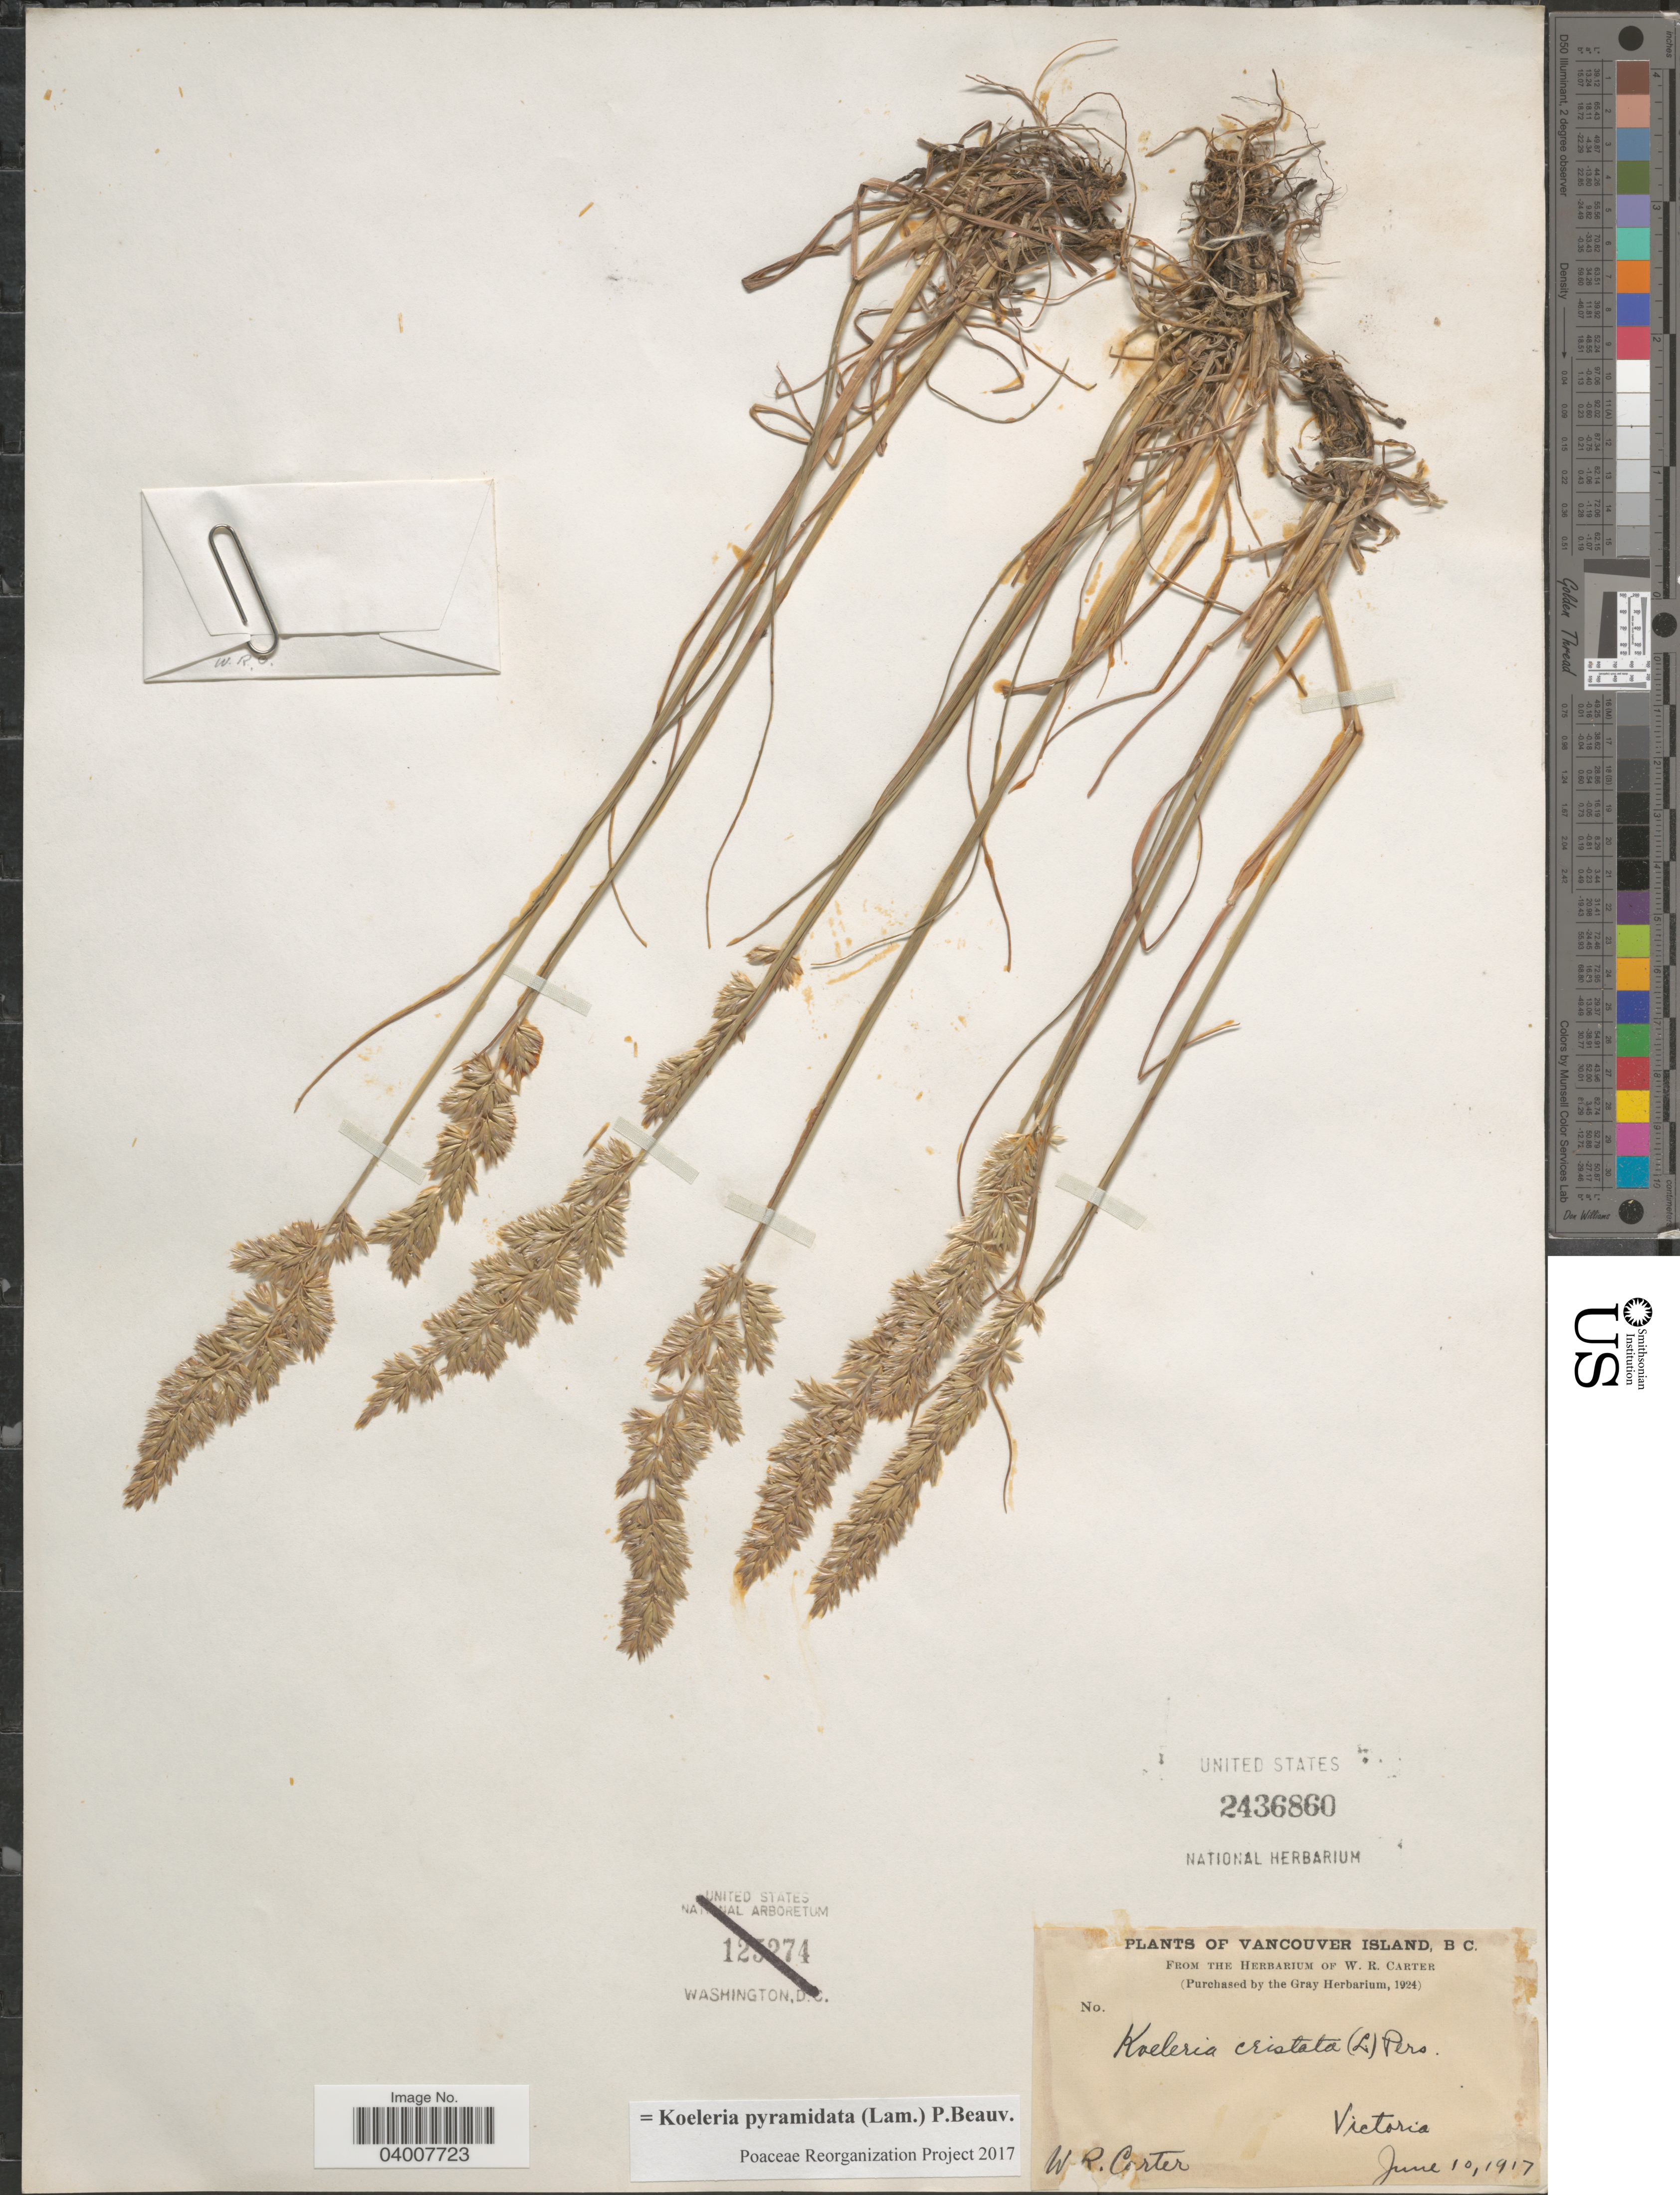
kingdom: Plantae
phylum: Tracheophyta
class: Liliopsida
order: Poales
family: Poaceae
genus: Koeleria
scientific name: Koeleria pyramidata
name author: (Lam.) P. Beauv.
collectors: W. R. Carter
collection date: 1917-06-10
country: Canada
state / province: British Columbia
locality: Vancouver Island. Victoria.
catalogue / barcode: US 2436860